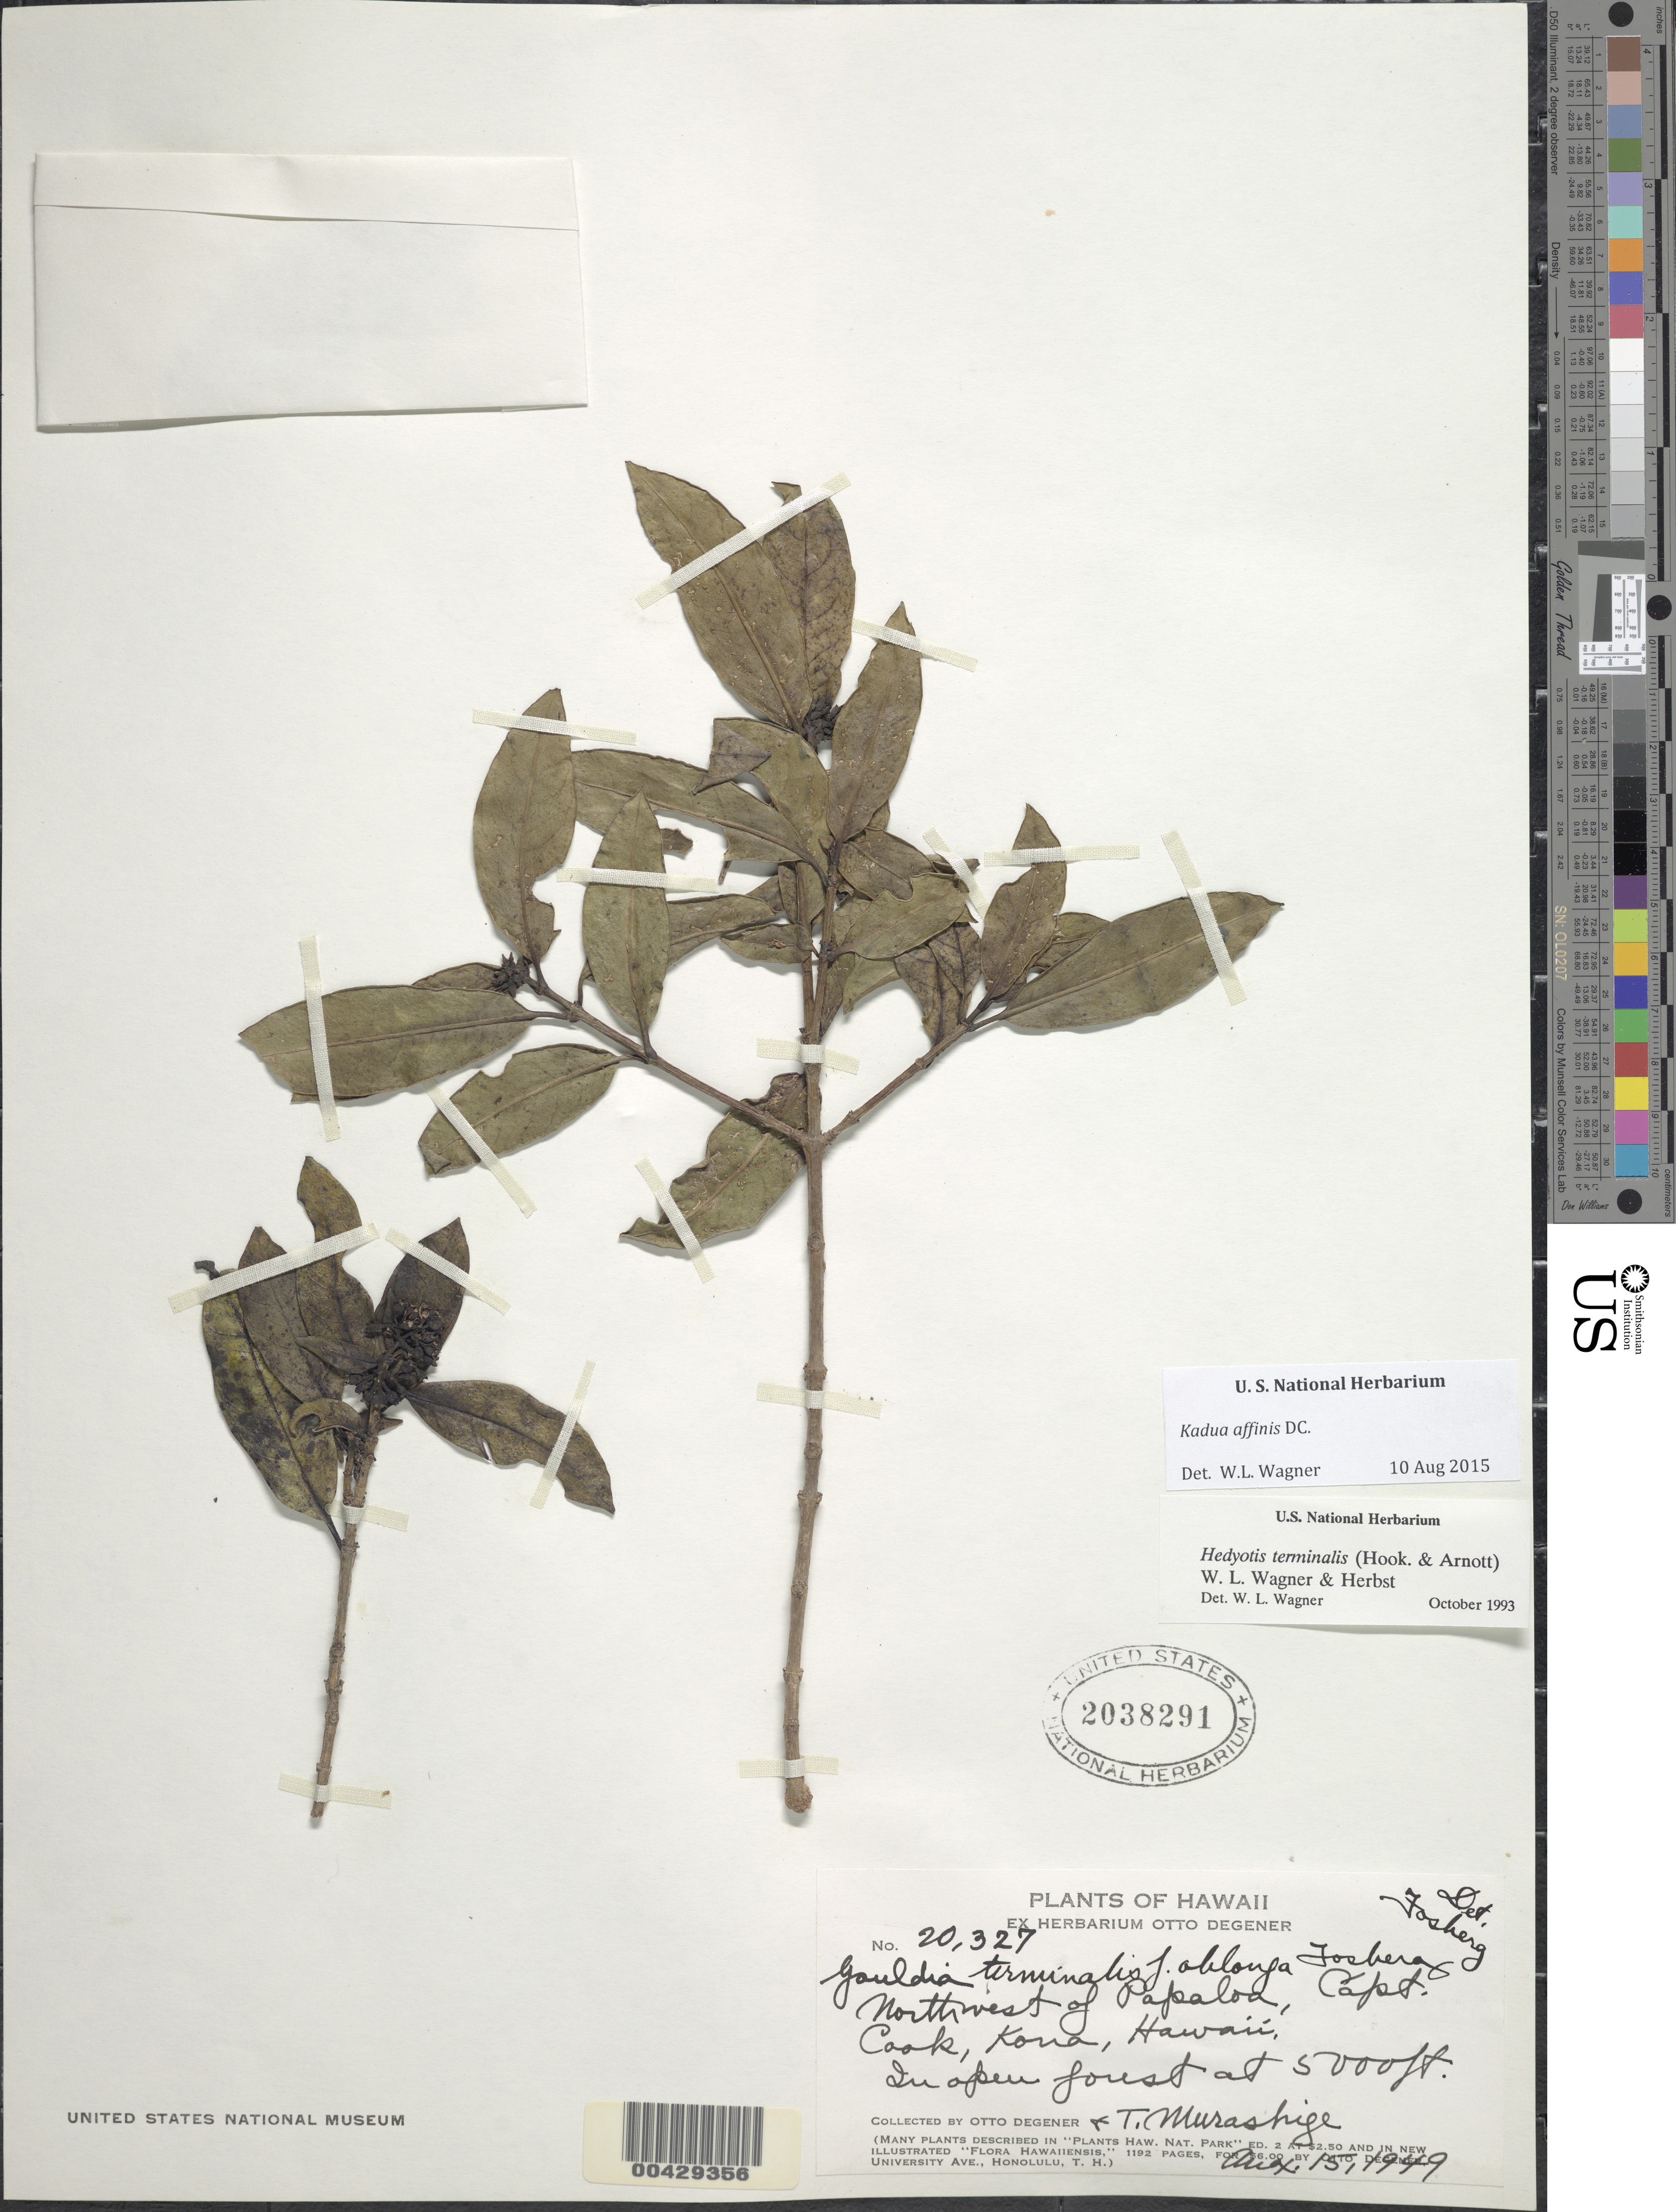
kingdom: Plantae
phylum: Tracheophyta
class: Magnoliopsida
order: Gentianales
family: Rubiaceae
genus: Kadua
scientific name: Kadua affinis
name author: DC.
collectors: O. Degener & T. Murashige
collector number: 20327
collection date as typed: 15 Aug 1949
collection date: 1949-08-15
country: United States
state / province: Hawaii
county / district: Hawaii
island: Hawaii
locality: NW of Papaloa, Captain Cook, Kona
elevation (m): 1524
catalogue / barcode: US 2038291